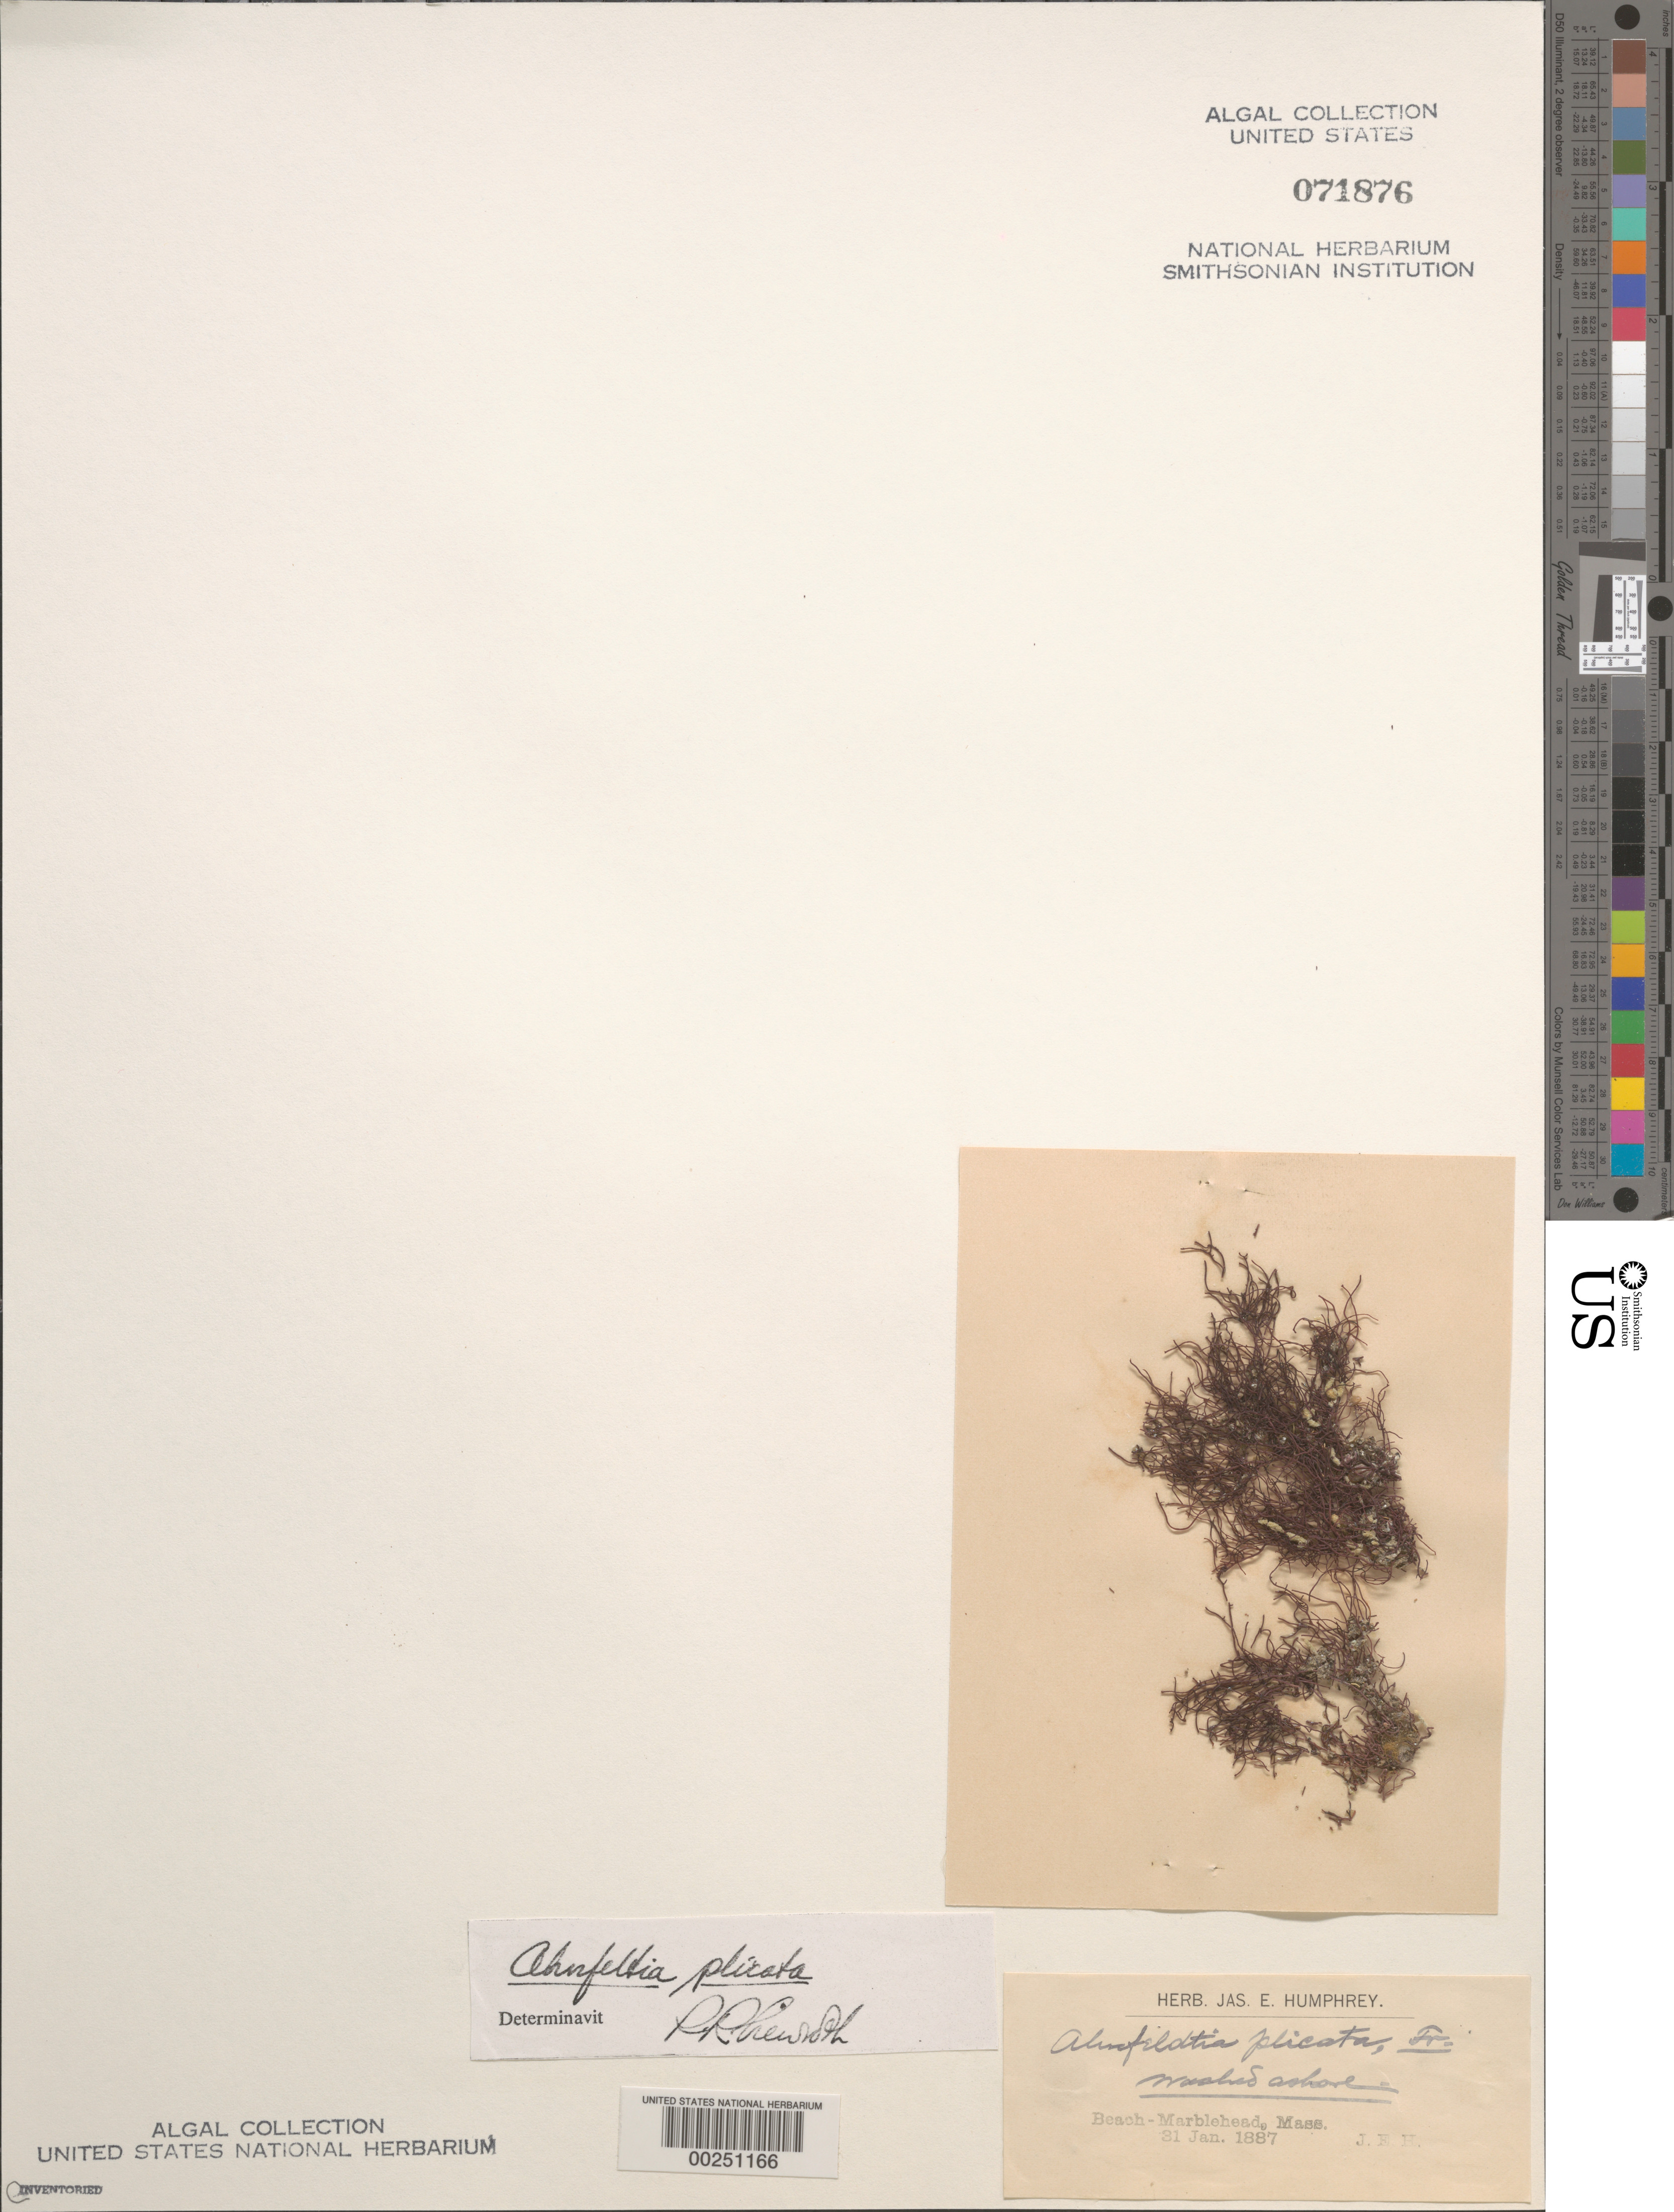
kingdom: Plantae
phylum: Rhodophyta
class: Florideophyceae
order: Ahnfeltiales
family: Ahnfeltiaceae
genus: Ahnfeltia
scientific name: Ahnfeltia plicata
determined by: Newroth, P. R.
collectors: J. Humphrey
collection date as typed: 31 Jan 1887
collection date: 1887-01-31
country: United States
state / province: Massachusetts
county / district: Essex County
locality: Marblehead Beach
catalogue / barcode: US 71876